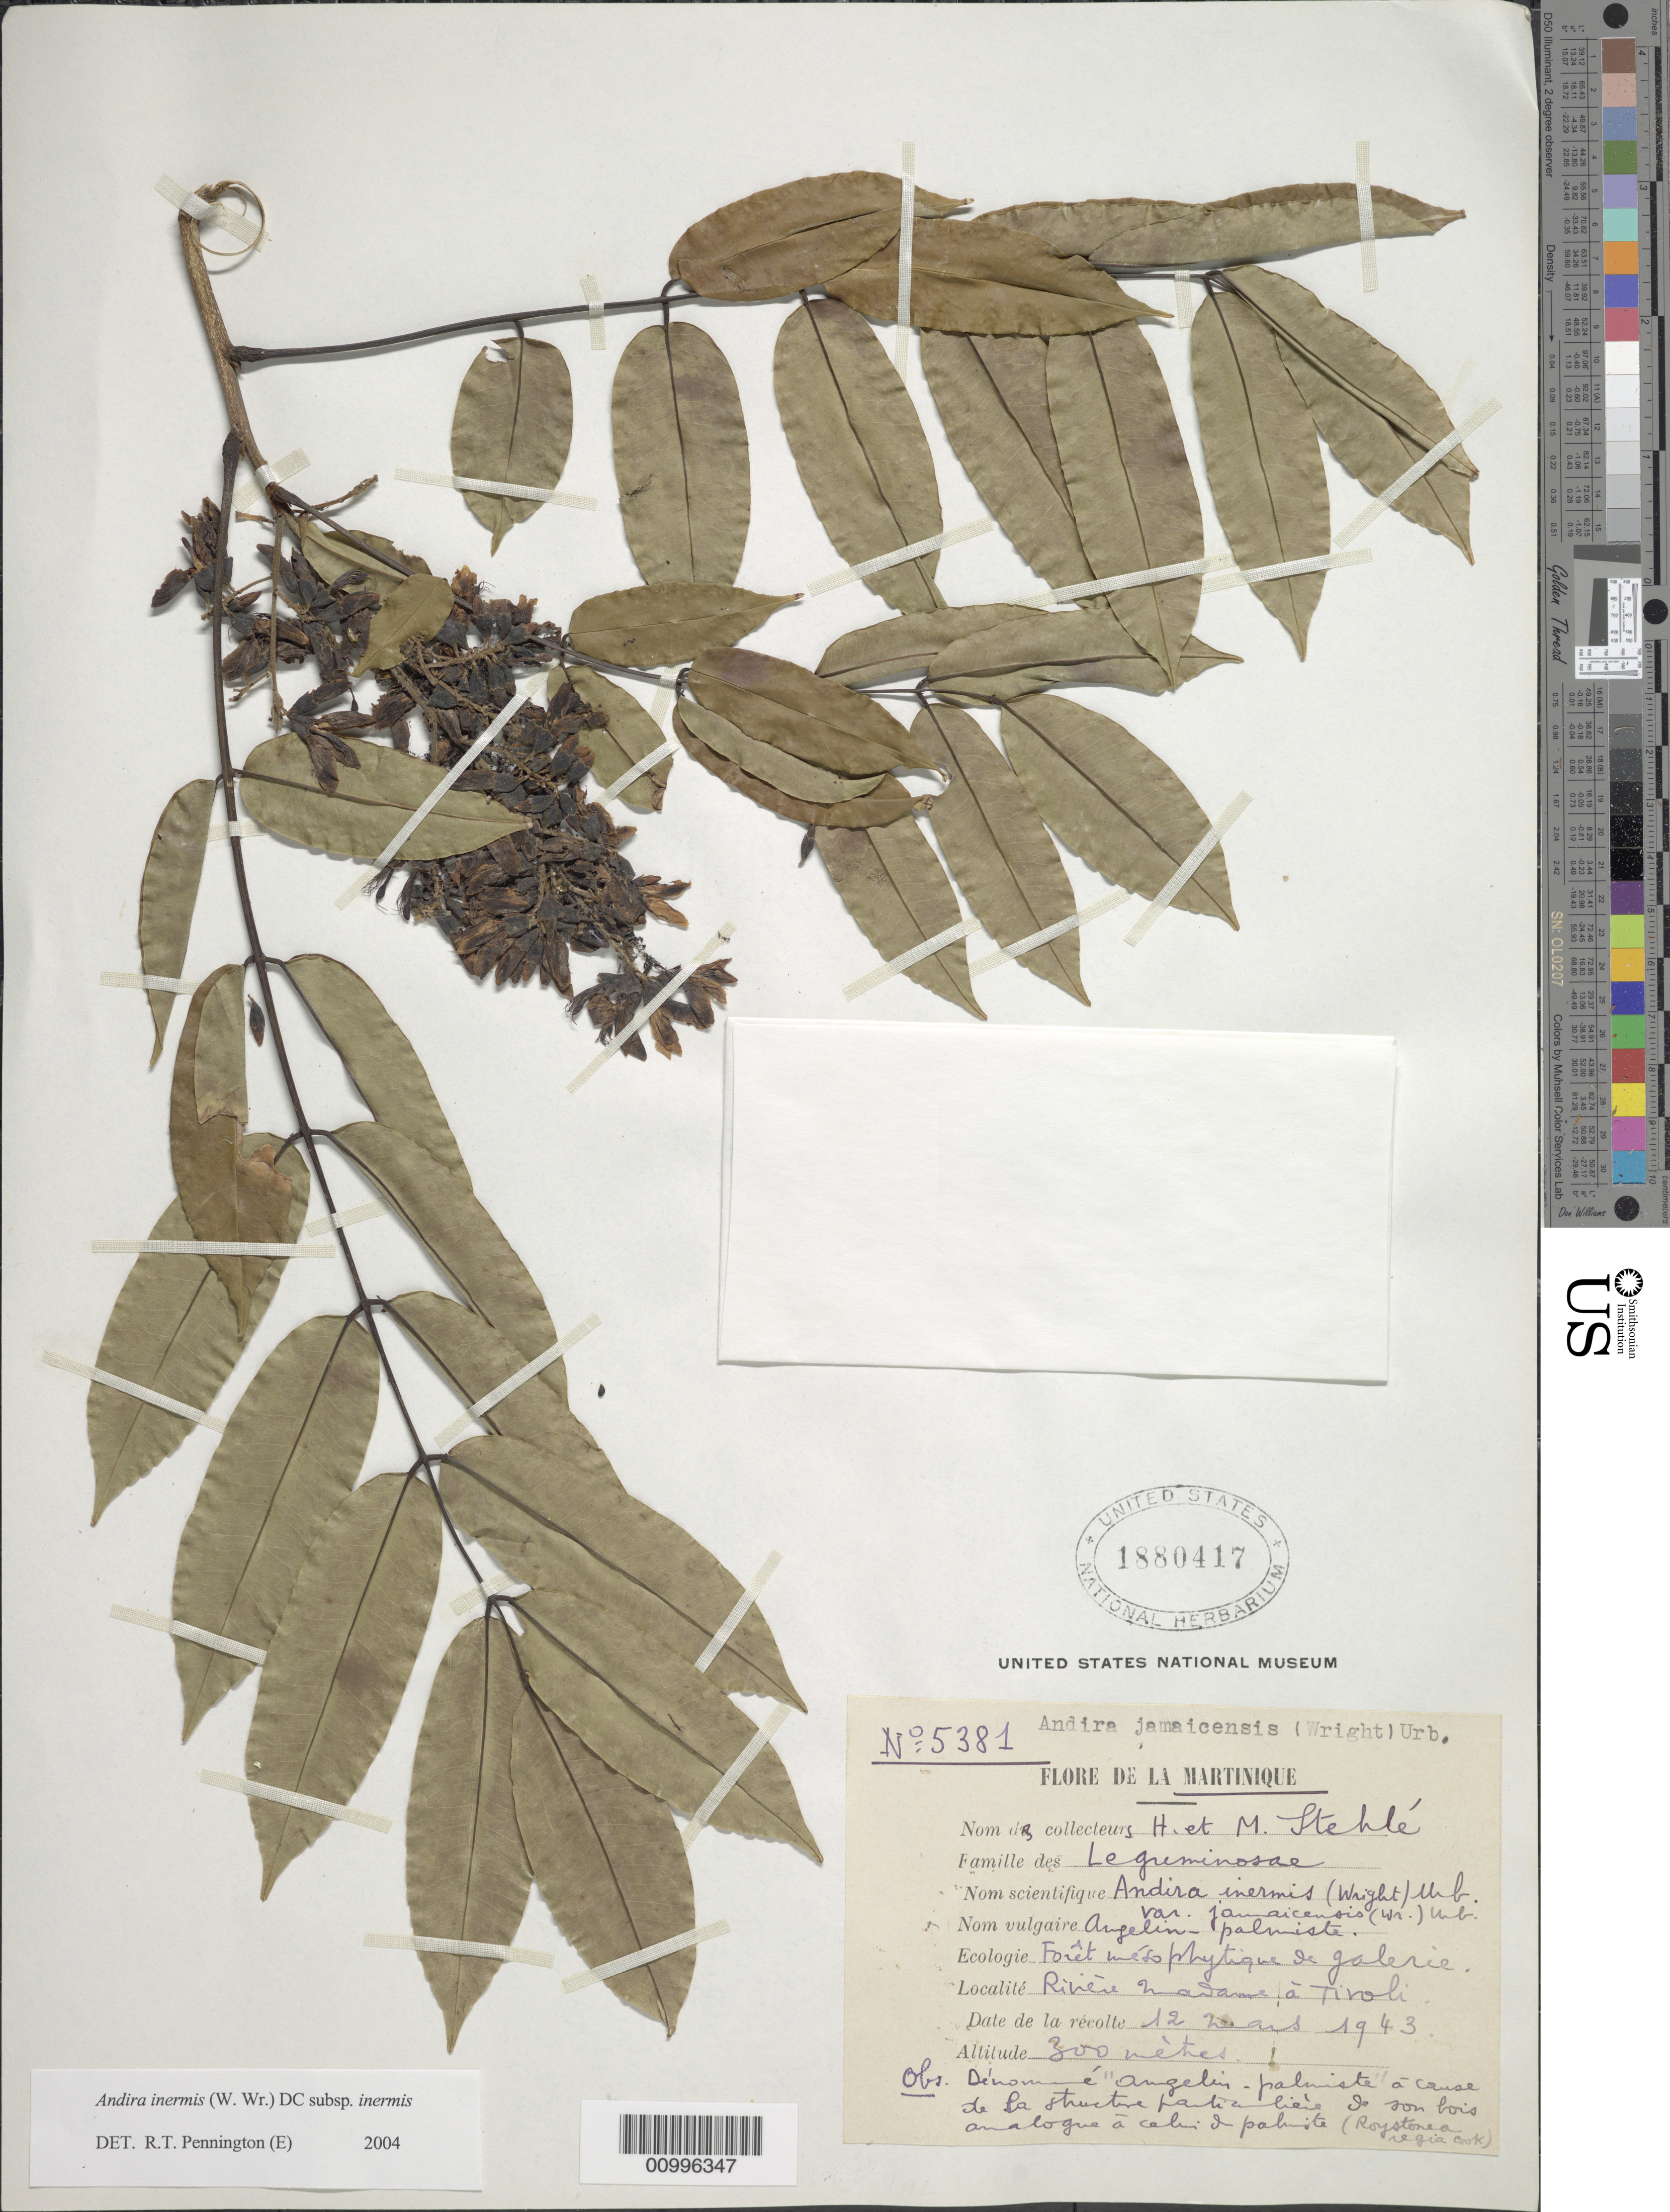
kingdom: Plantae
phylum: Tracheophyta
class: Magnoliopsida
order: Fabales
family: Fabaceae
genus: Andira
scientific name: Andira inermis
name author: (W. Wright) Kunth ex DC.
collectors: H. Stehlé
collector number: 5381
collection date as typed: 12 May 1943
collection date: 1943-05-12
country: Martinique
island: Martinique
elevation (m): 300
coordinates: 0 N, 0 E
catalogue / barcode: US 1880417